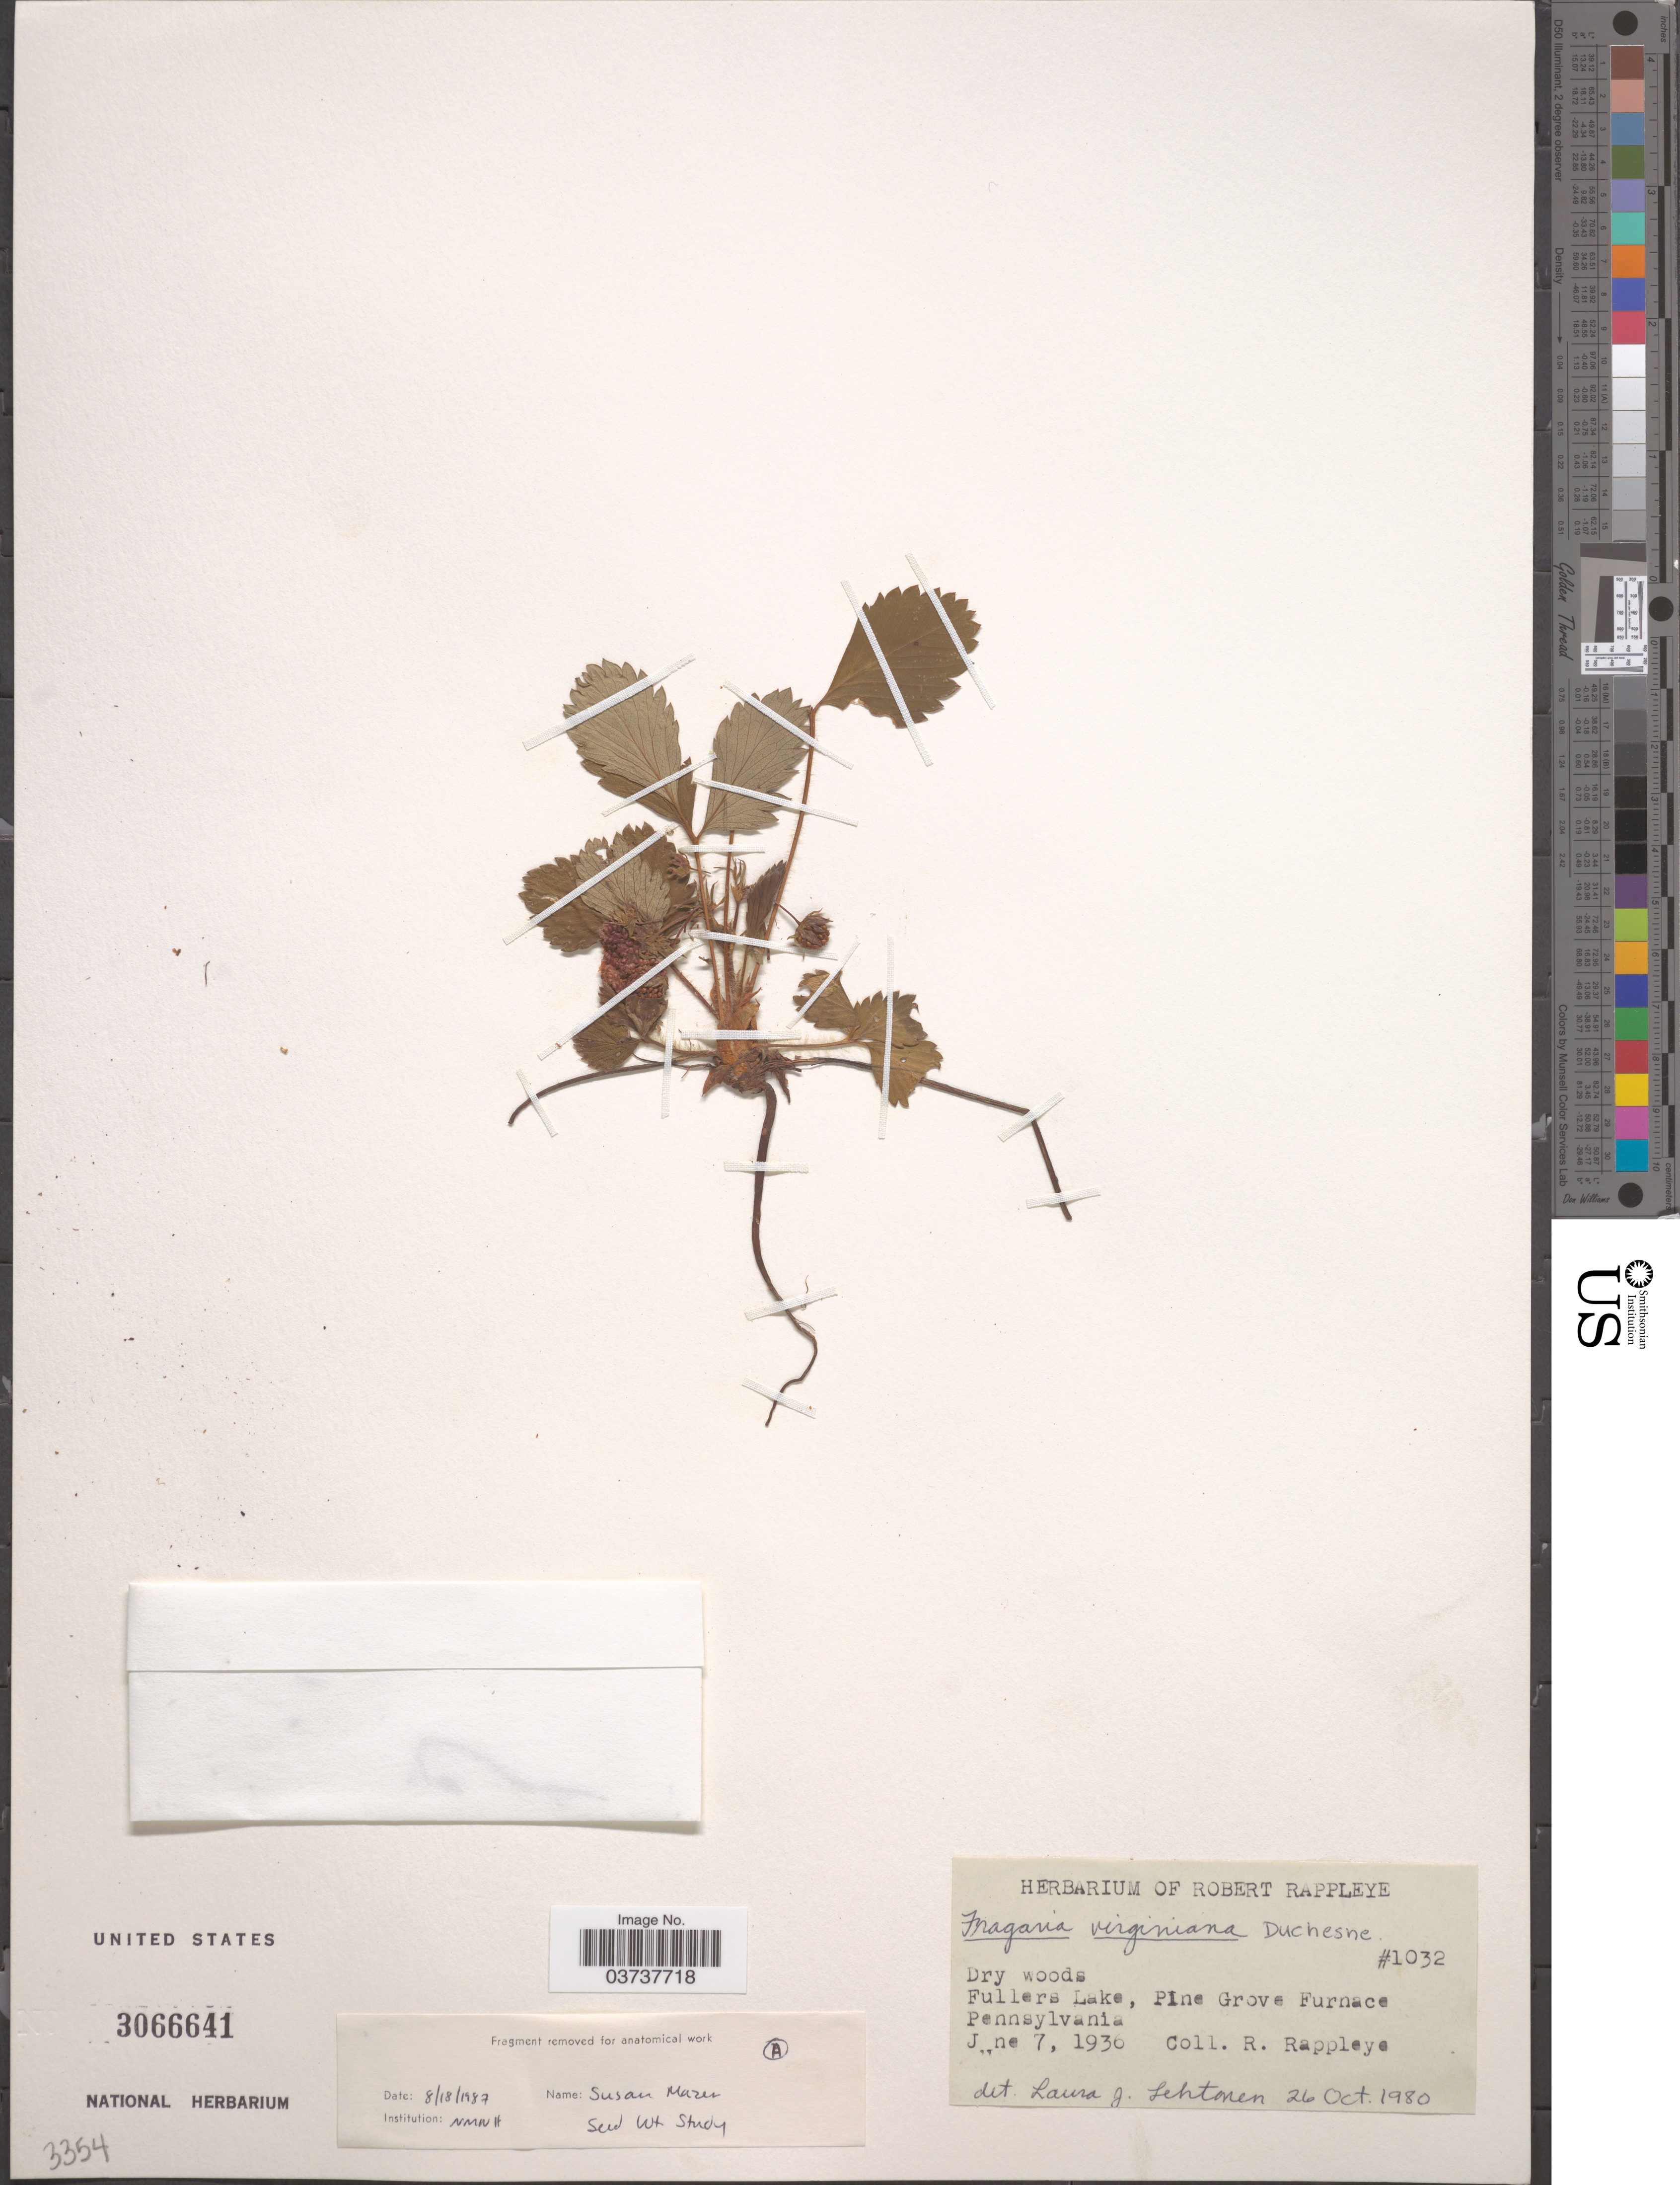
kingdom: Plantae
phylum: Tracheophyta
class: Magnoliopsida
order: Rosales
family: Rosaceae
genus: Fragaria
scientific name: Fragaria virginiana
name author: Mill.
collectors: R. Rappleye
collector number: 1032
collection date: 1930-06-07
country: United States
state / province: Pennsylvania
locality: Fullers Lake, Pine Grove Furnace.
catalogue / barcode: US 3066641